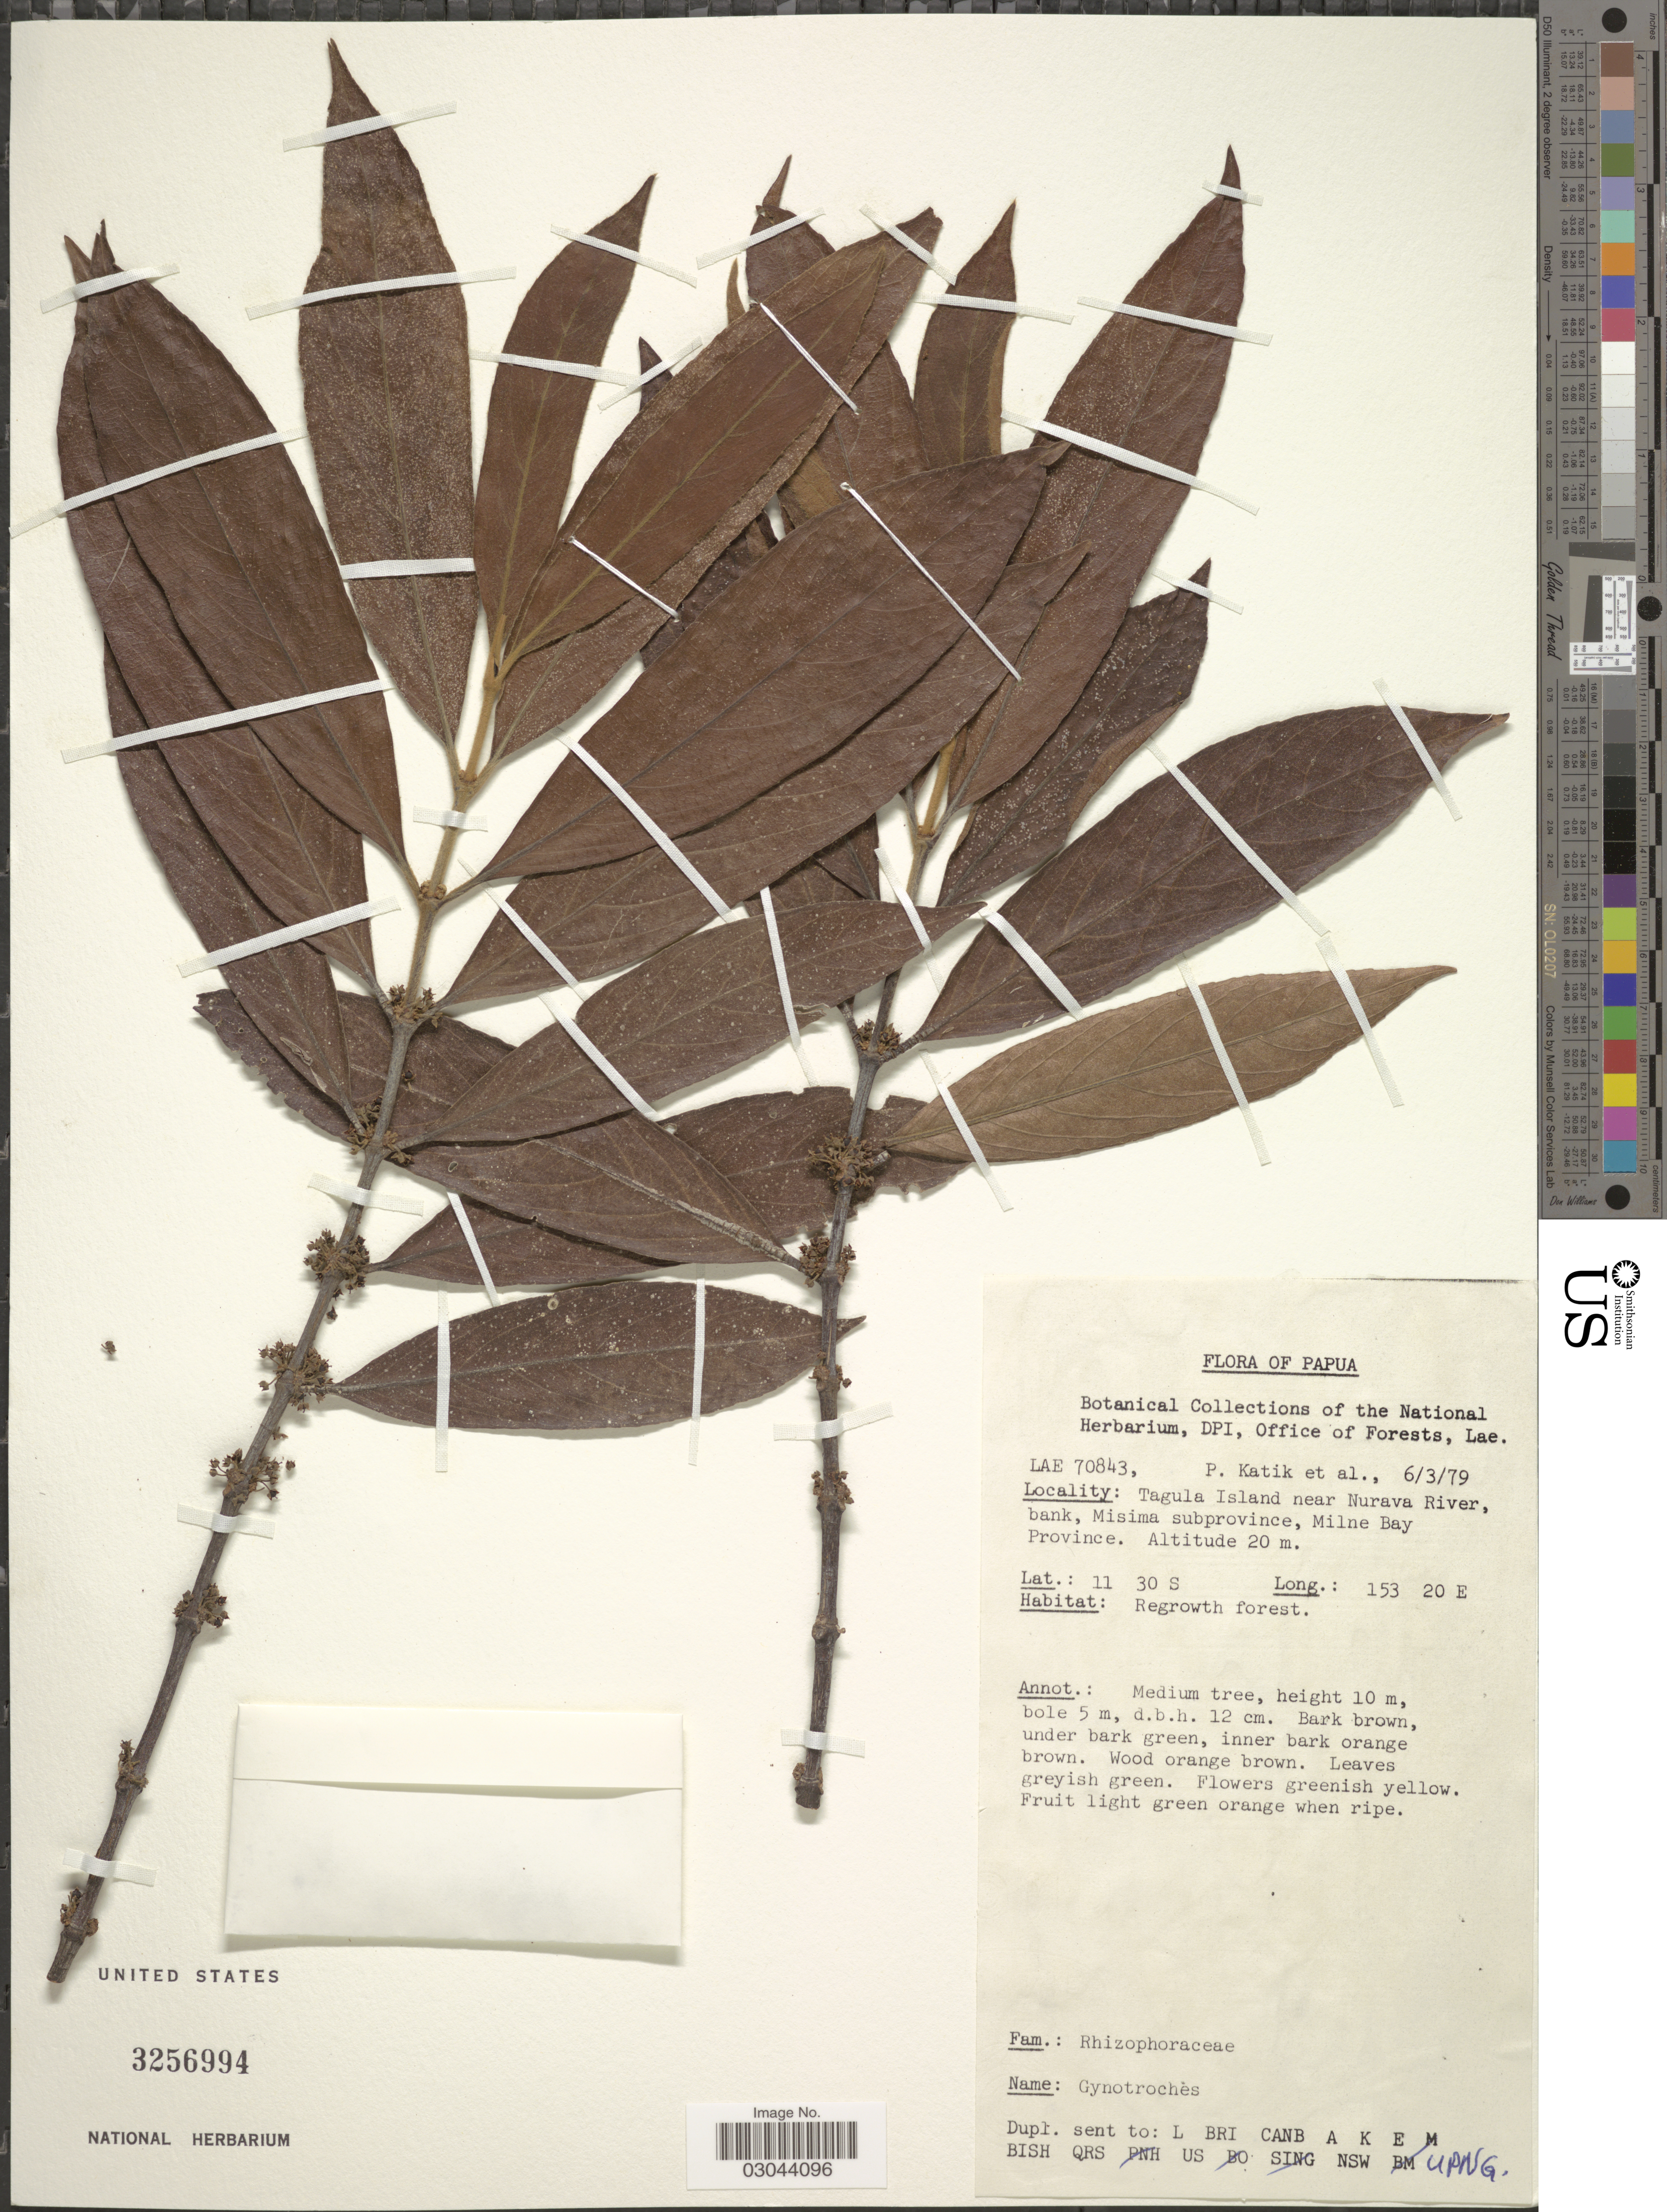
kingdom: Plantae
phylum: Tracheophyta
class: Magnoliopsida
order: Malpighiales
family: Rhizophoraceae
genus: Gynotroches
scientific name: Gynotroches axillaris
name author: Blume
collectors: P. Katik & et al.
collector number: LAE70843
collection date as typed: Transcribed d/m/y: 6/3/79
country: Papua New Guinea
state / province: Milne Bay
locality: Tagula Island near Nurava River, bank, Misima subprovince.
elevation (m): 20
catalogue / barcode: US 3256994